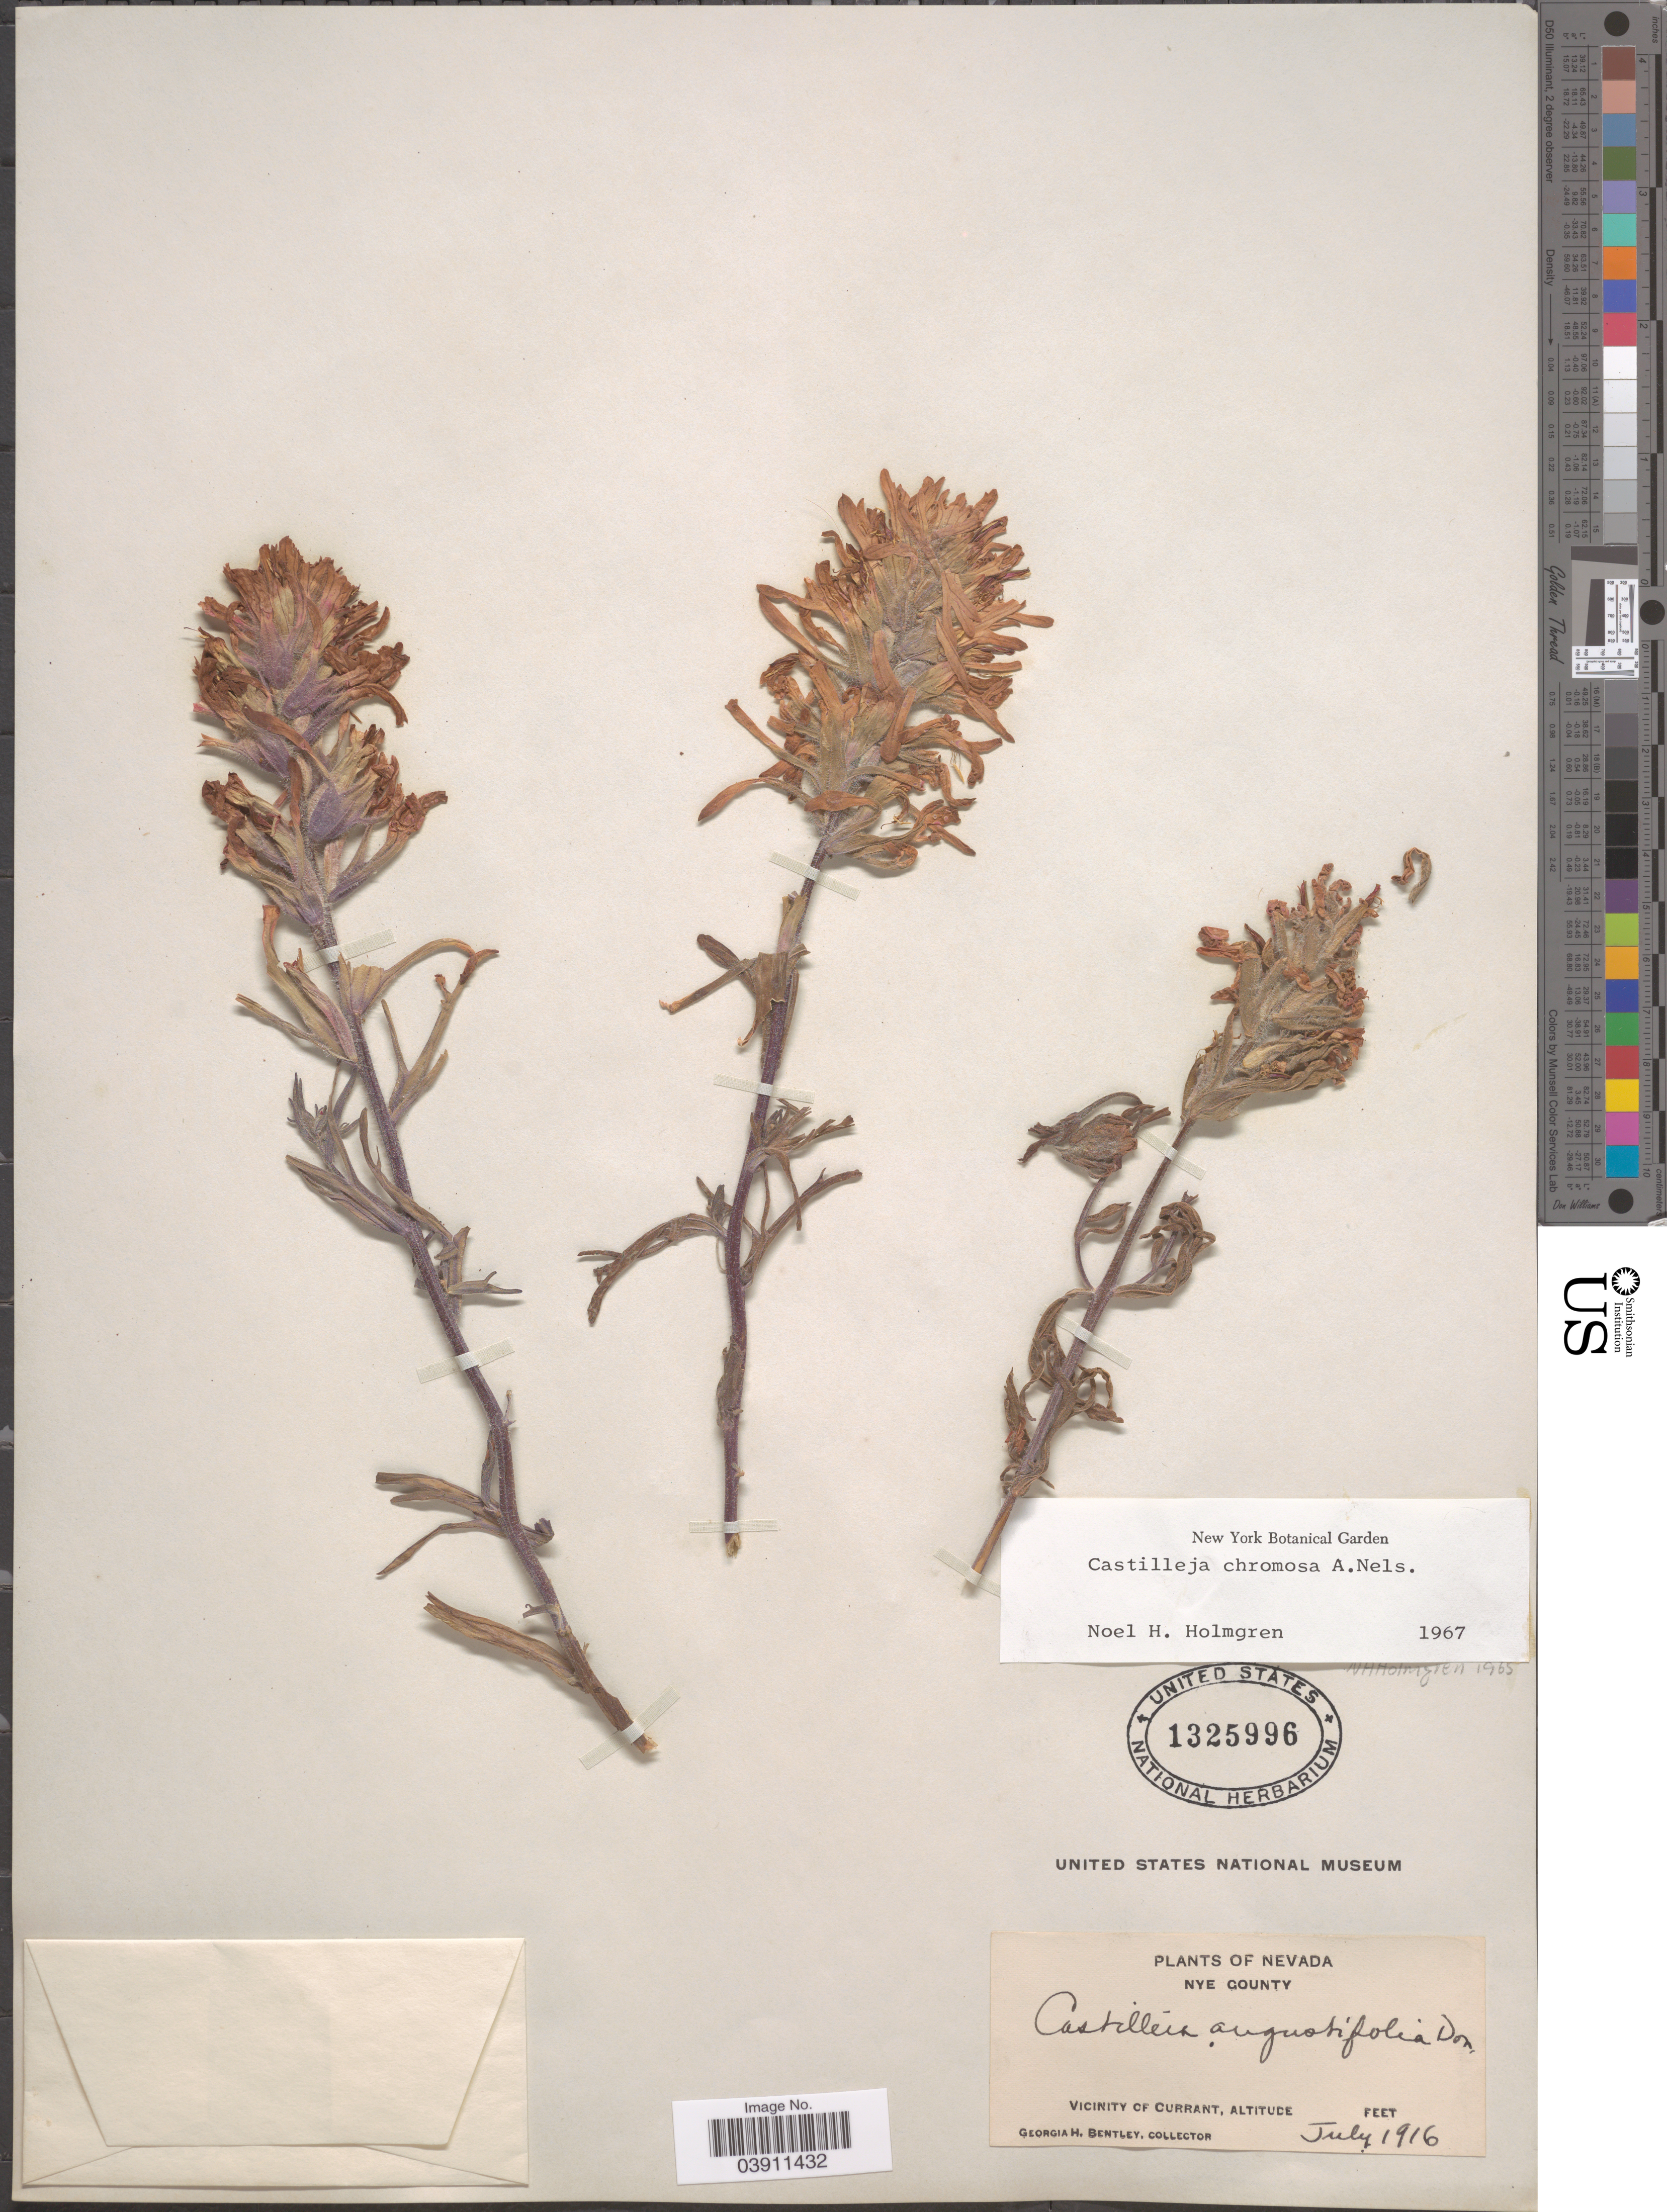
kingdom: Plantae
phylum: Tracheophyta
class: Magnoliopsida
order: Lamiales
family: Orobanchaceae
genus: Castilleja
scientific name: Castilleja chromosa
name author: A. Nelson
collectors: G. Bentley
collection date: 1916-07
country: United States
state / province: Nevada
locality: Nye County. Vicinity of Currant.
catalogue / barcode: US 1325996